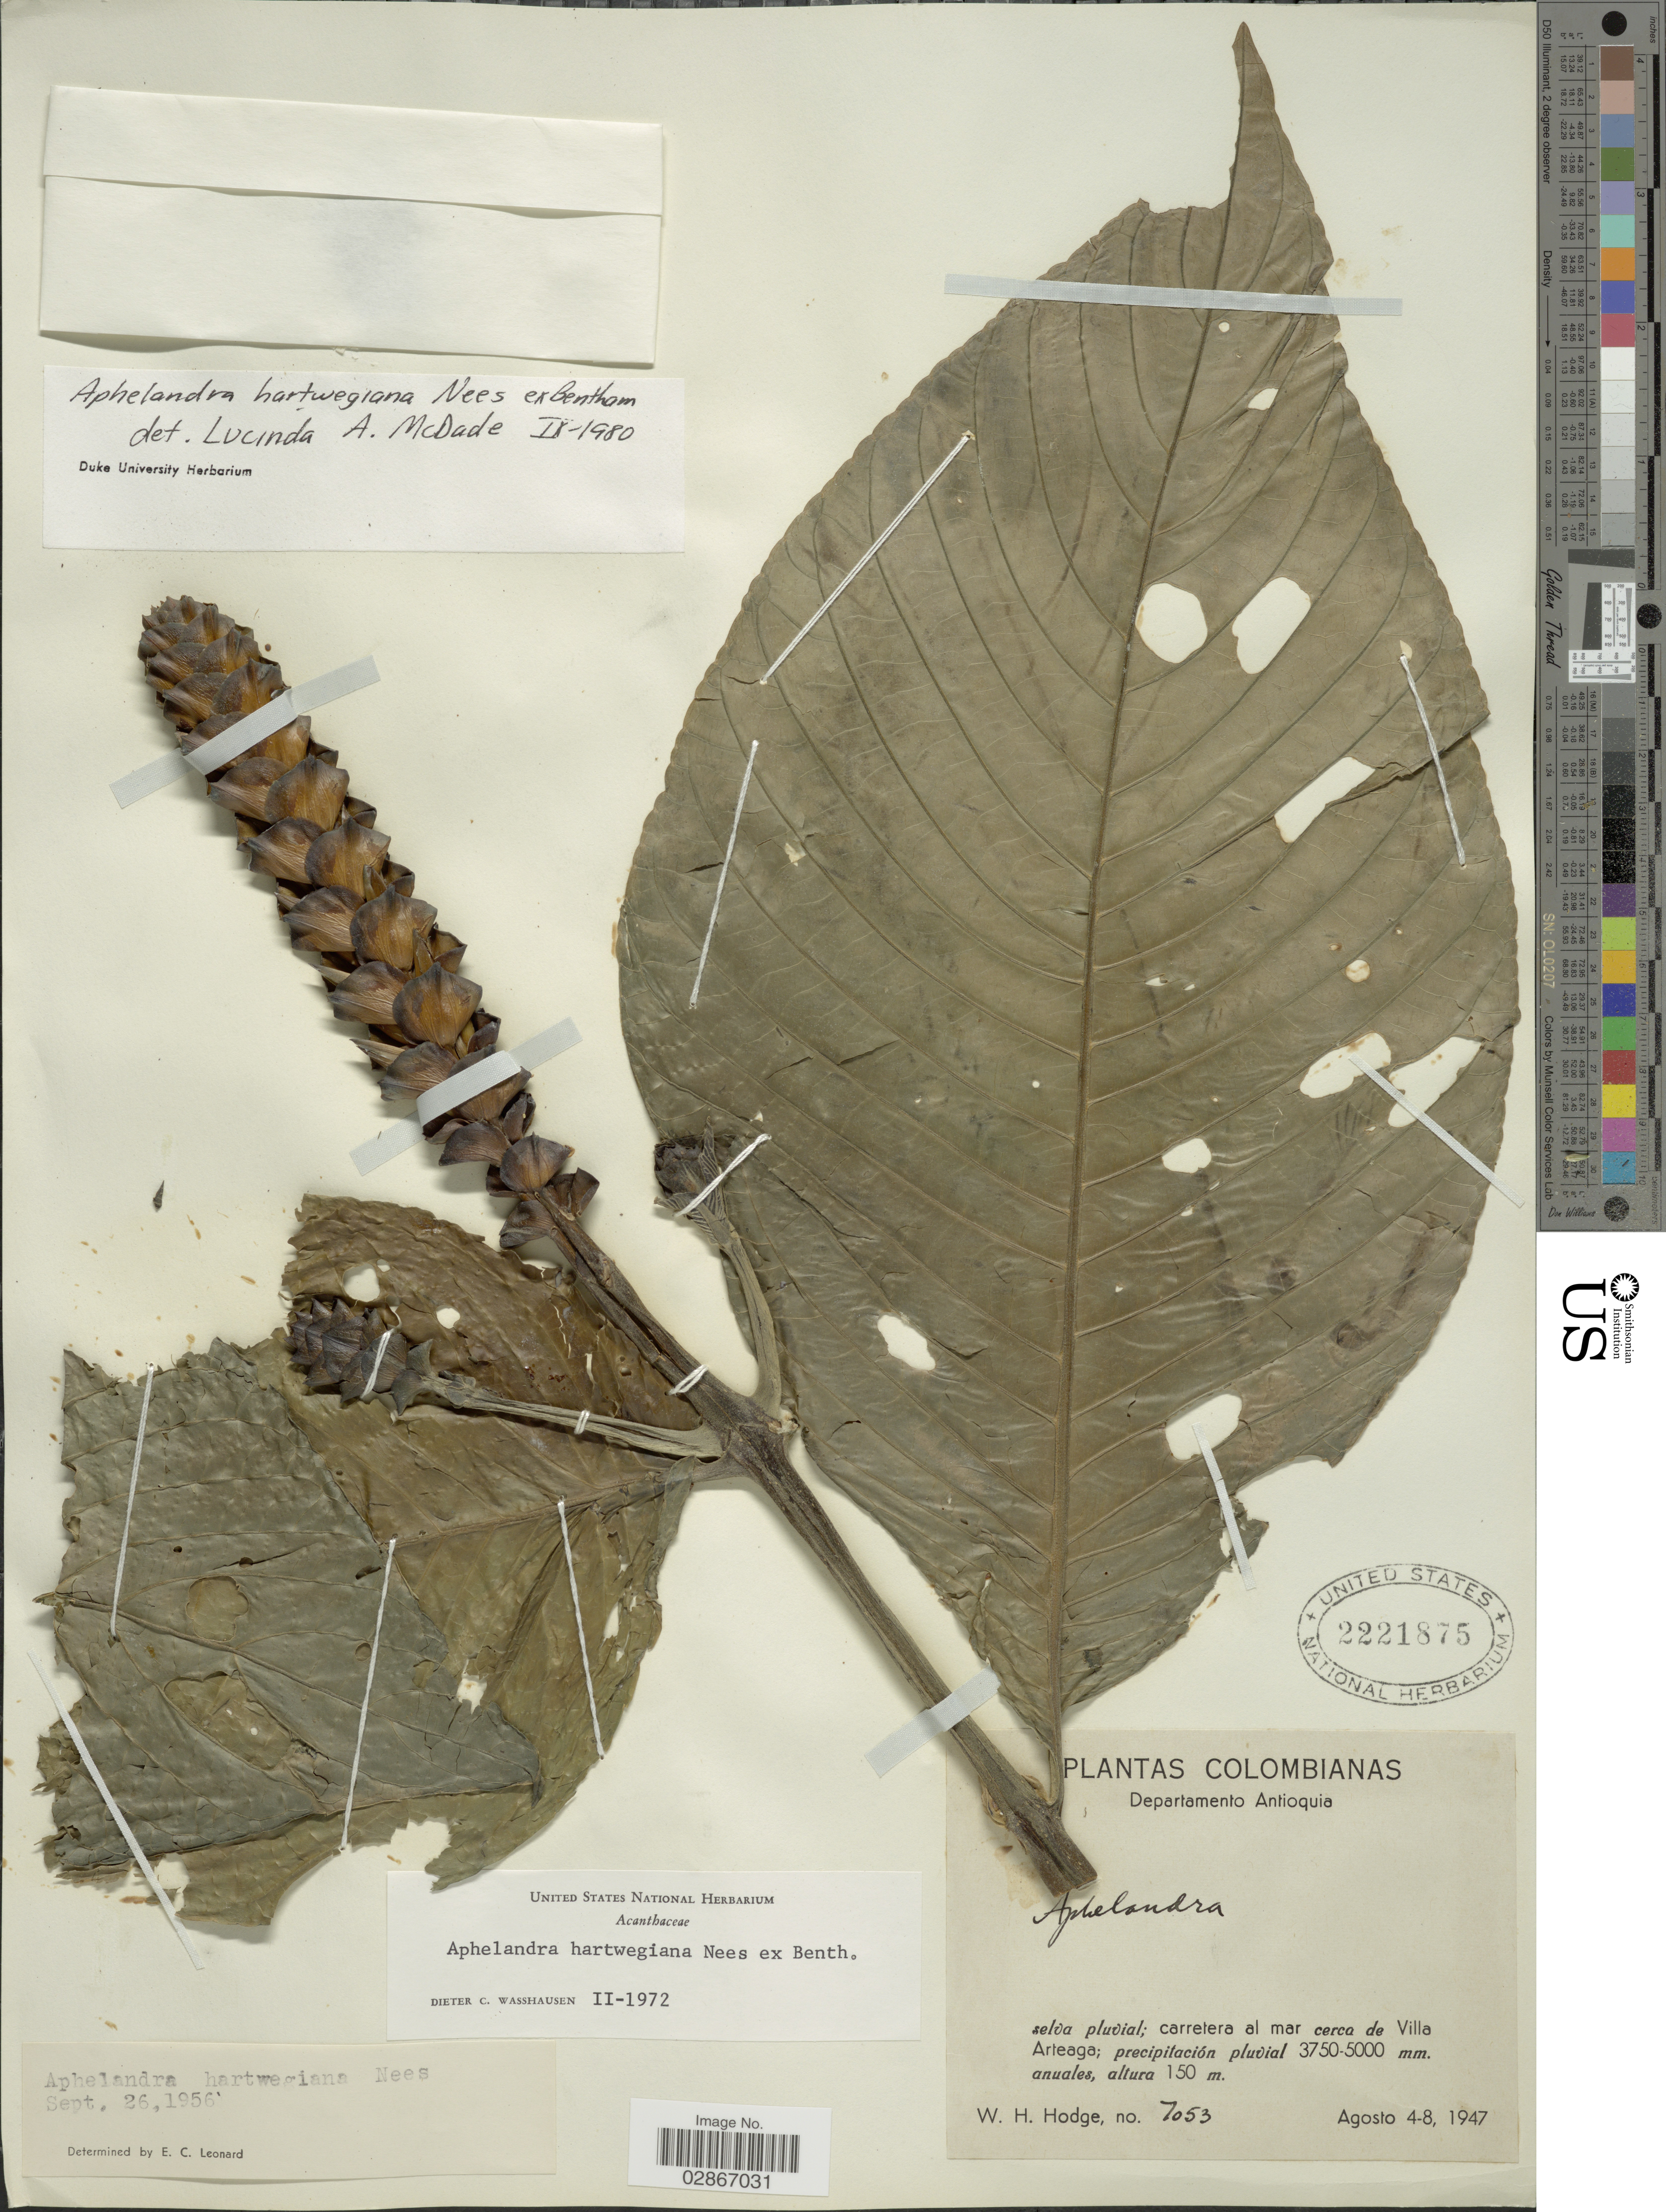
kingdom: Plantae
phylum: Tracheophyta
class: Magnoliopsida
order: Lamiales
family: Acanthaceae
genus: Aphelandra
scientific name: Aphelandra hartwegiana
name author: Nees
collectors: W. Hodge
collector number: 7053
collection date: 1947-08-04/1947-08-08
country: Colombia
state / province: Antioquia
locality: Departamento Antioquia. Carretera al mar de Villa Arteaga.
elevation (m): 150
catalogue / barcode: US 2221875